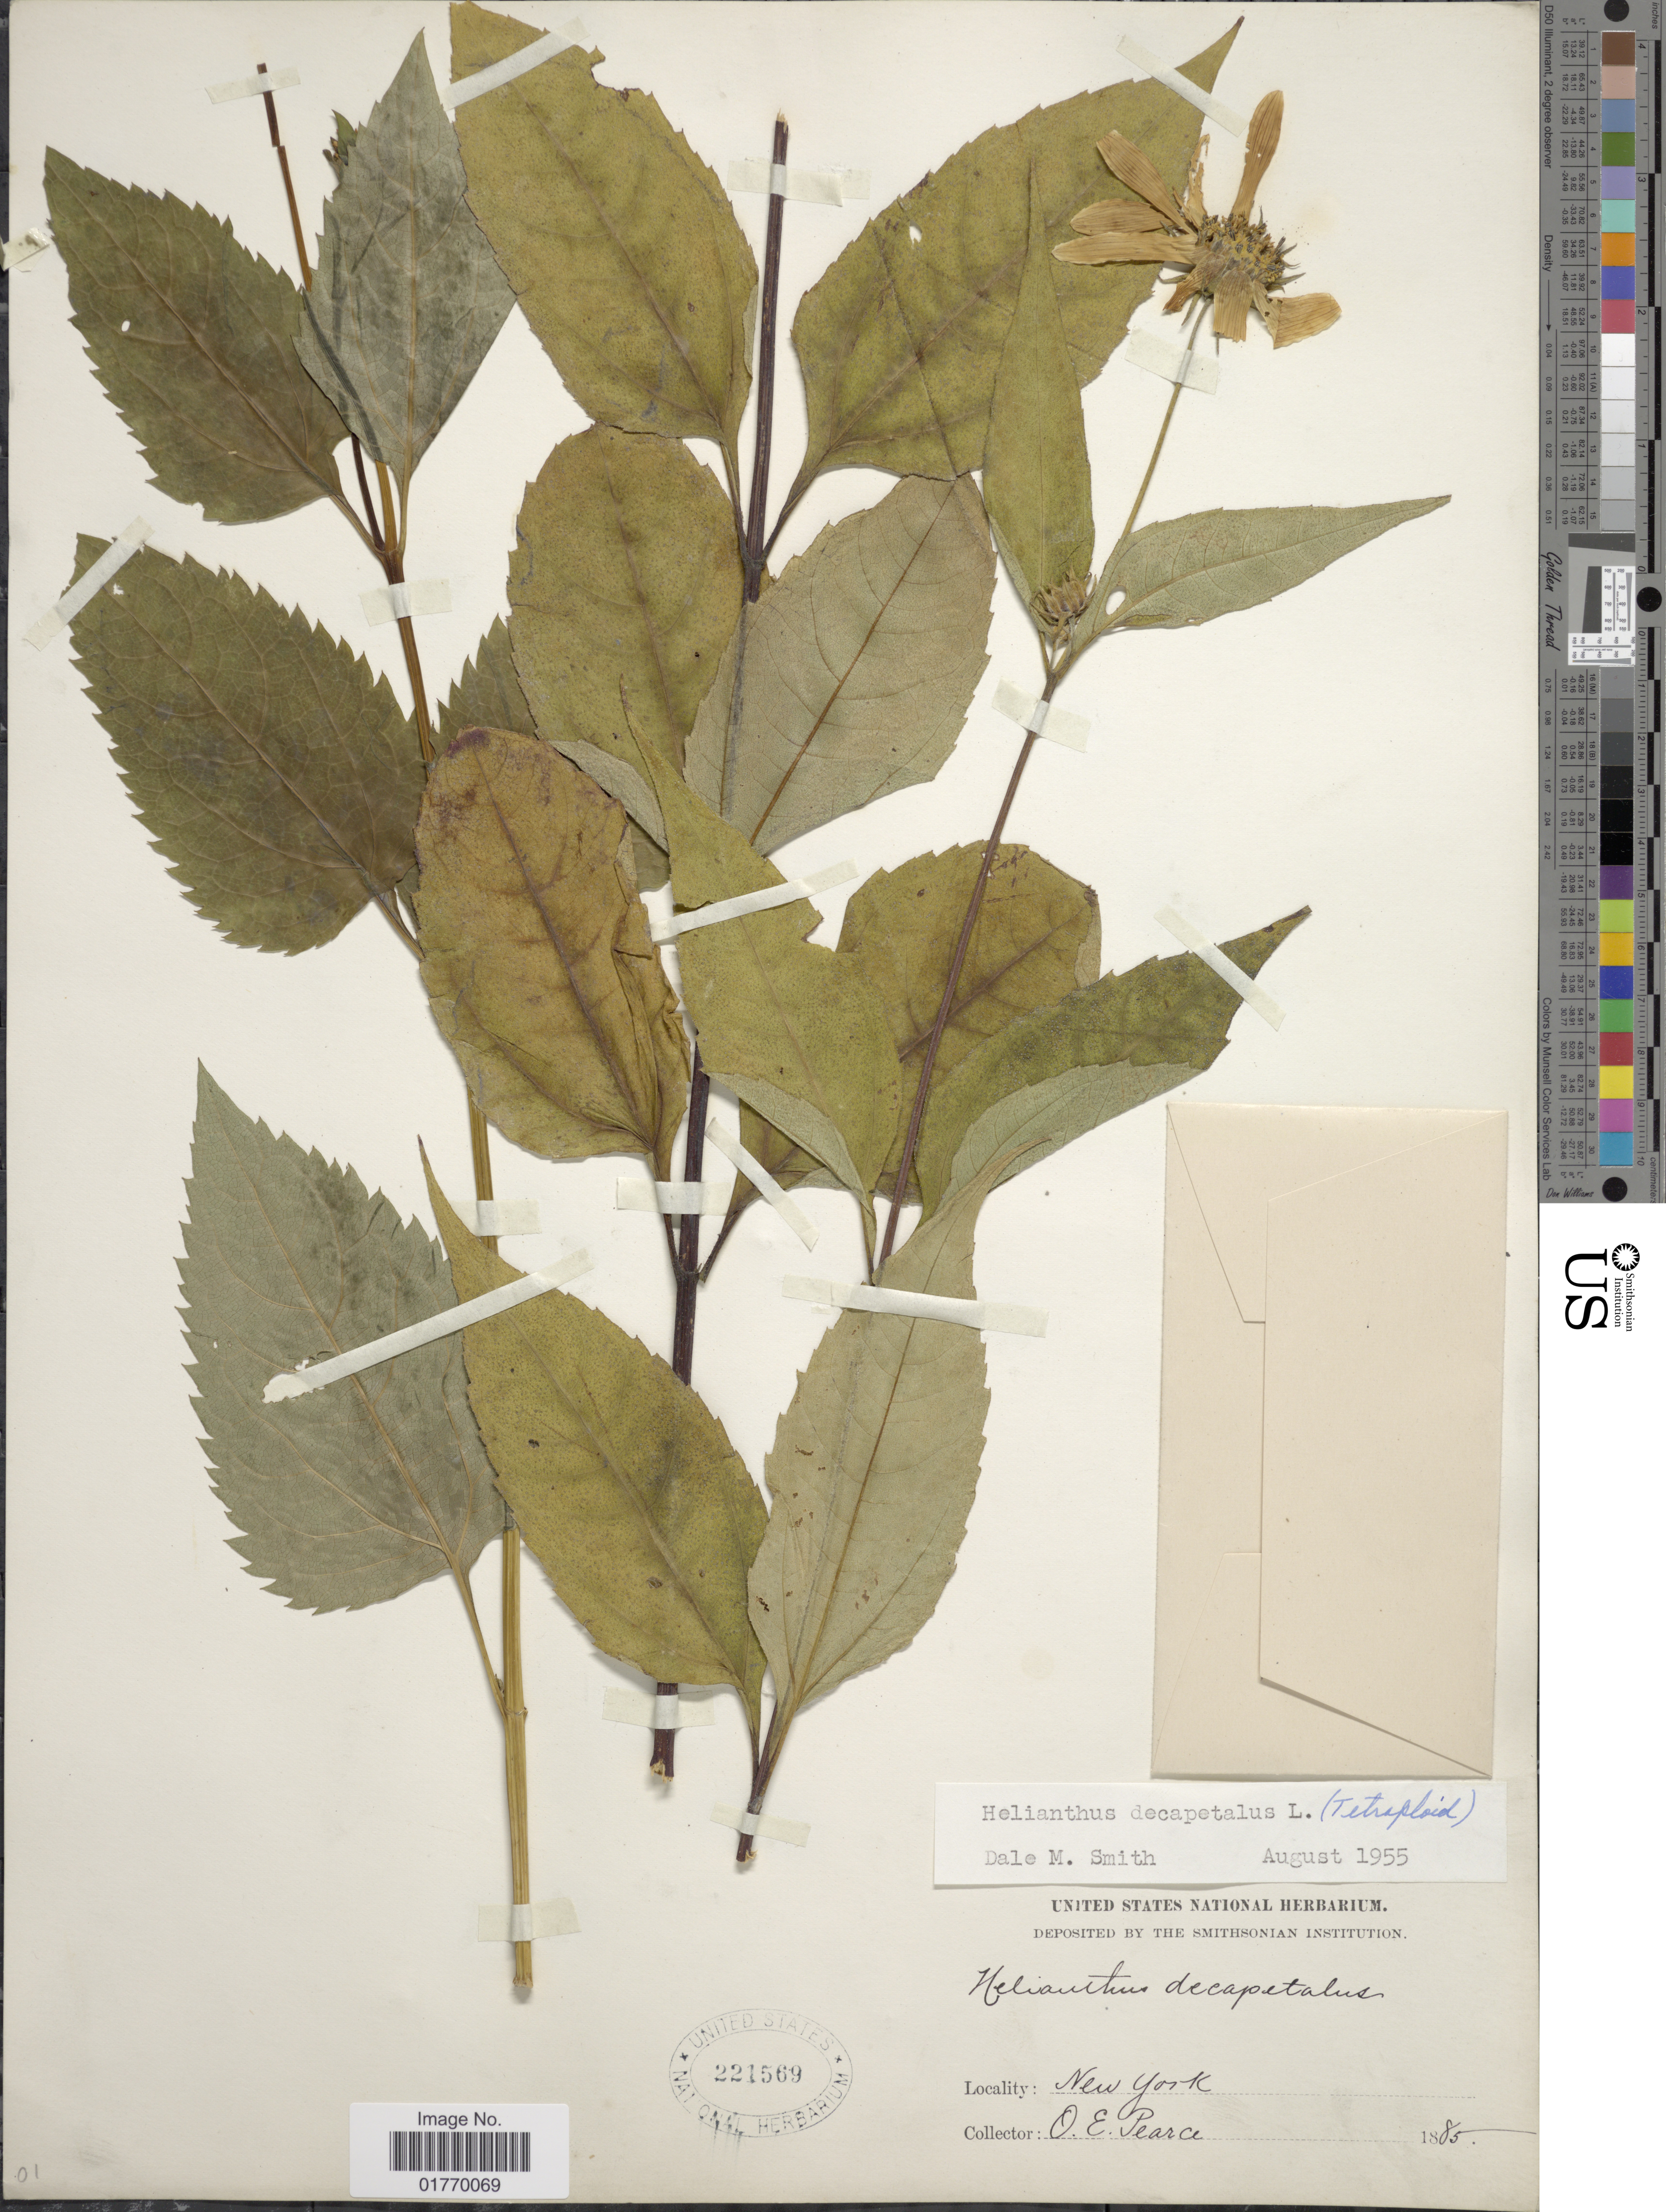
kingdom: Plantae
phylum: Tracheophyta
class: Magnoliopsida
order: Asterales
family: Asteraceae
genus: Helianthus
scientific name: Helianthus decapetalus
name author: L.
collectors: O. E. Pearce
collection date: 1885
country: United States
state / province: New York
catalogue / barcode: US 221569